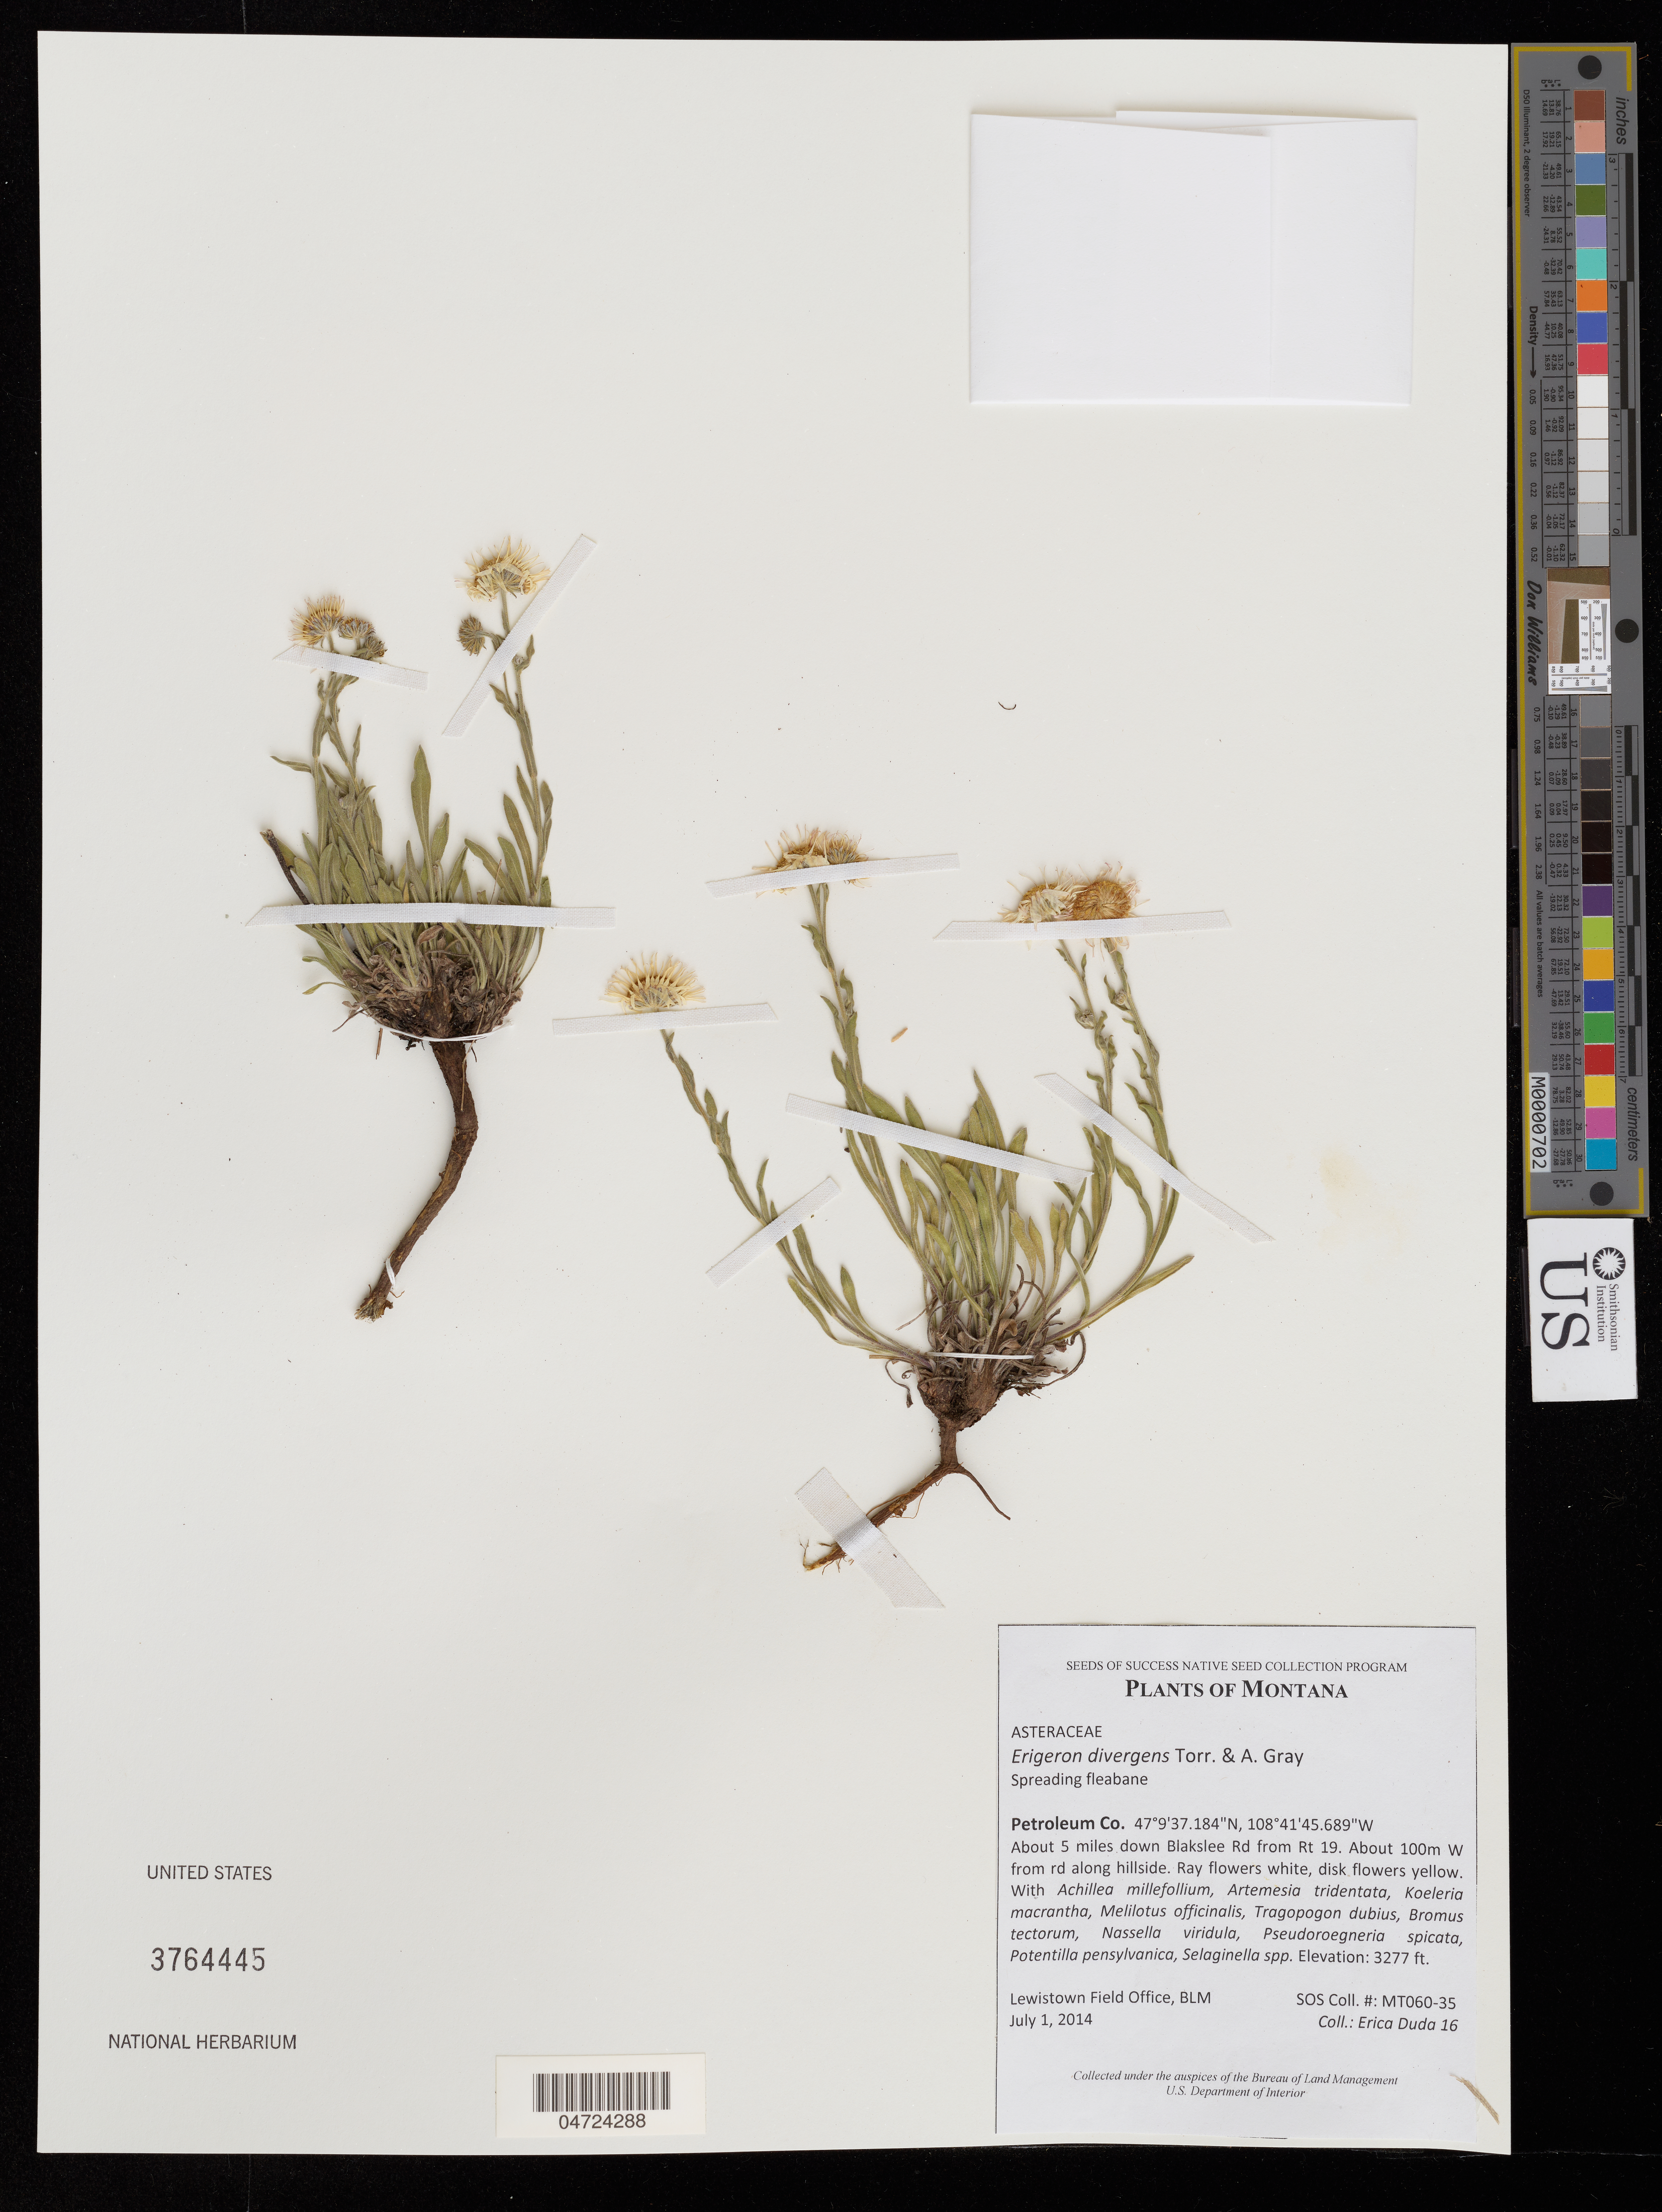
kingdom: Plantae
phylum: Tracheophyta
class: Magnoliopsida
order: Asterales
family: Asteraceae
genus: Erigeron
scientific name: Erigeron divergens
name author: Torr. & A. Gray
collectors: E. Duda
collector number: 16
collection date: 2014-07-01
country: United States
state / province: Montana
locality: Petroleum Co. About 5 miles down Blakslee Rd from Rt 19. About 100m W from rd along hillside.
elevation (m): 999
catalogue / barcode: US 3764445